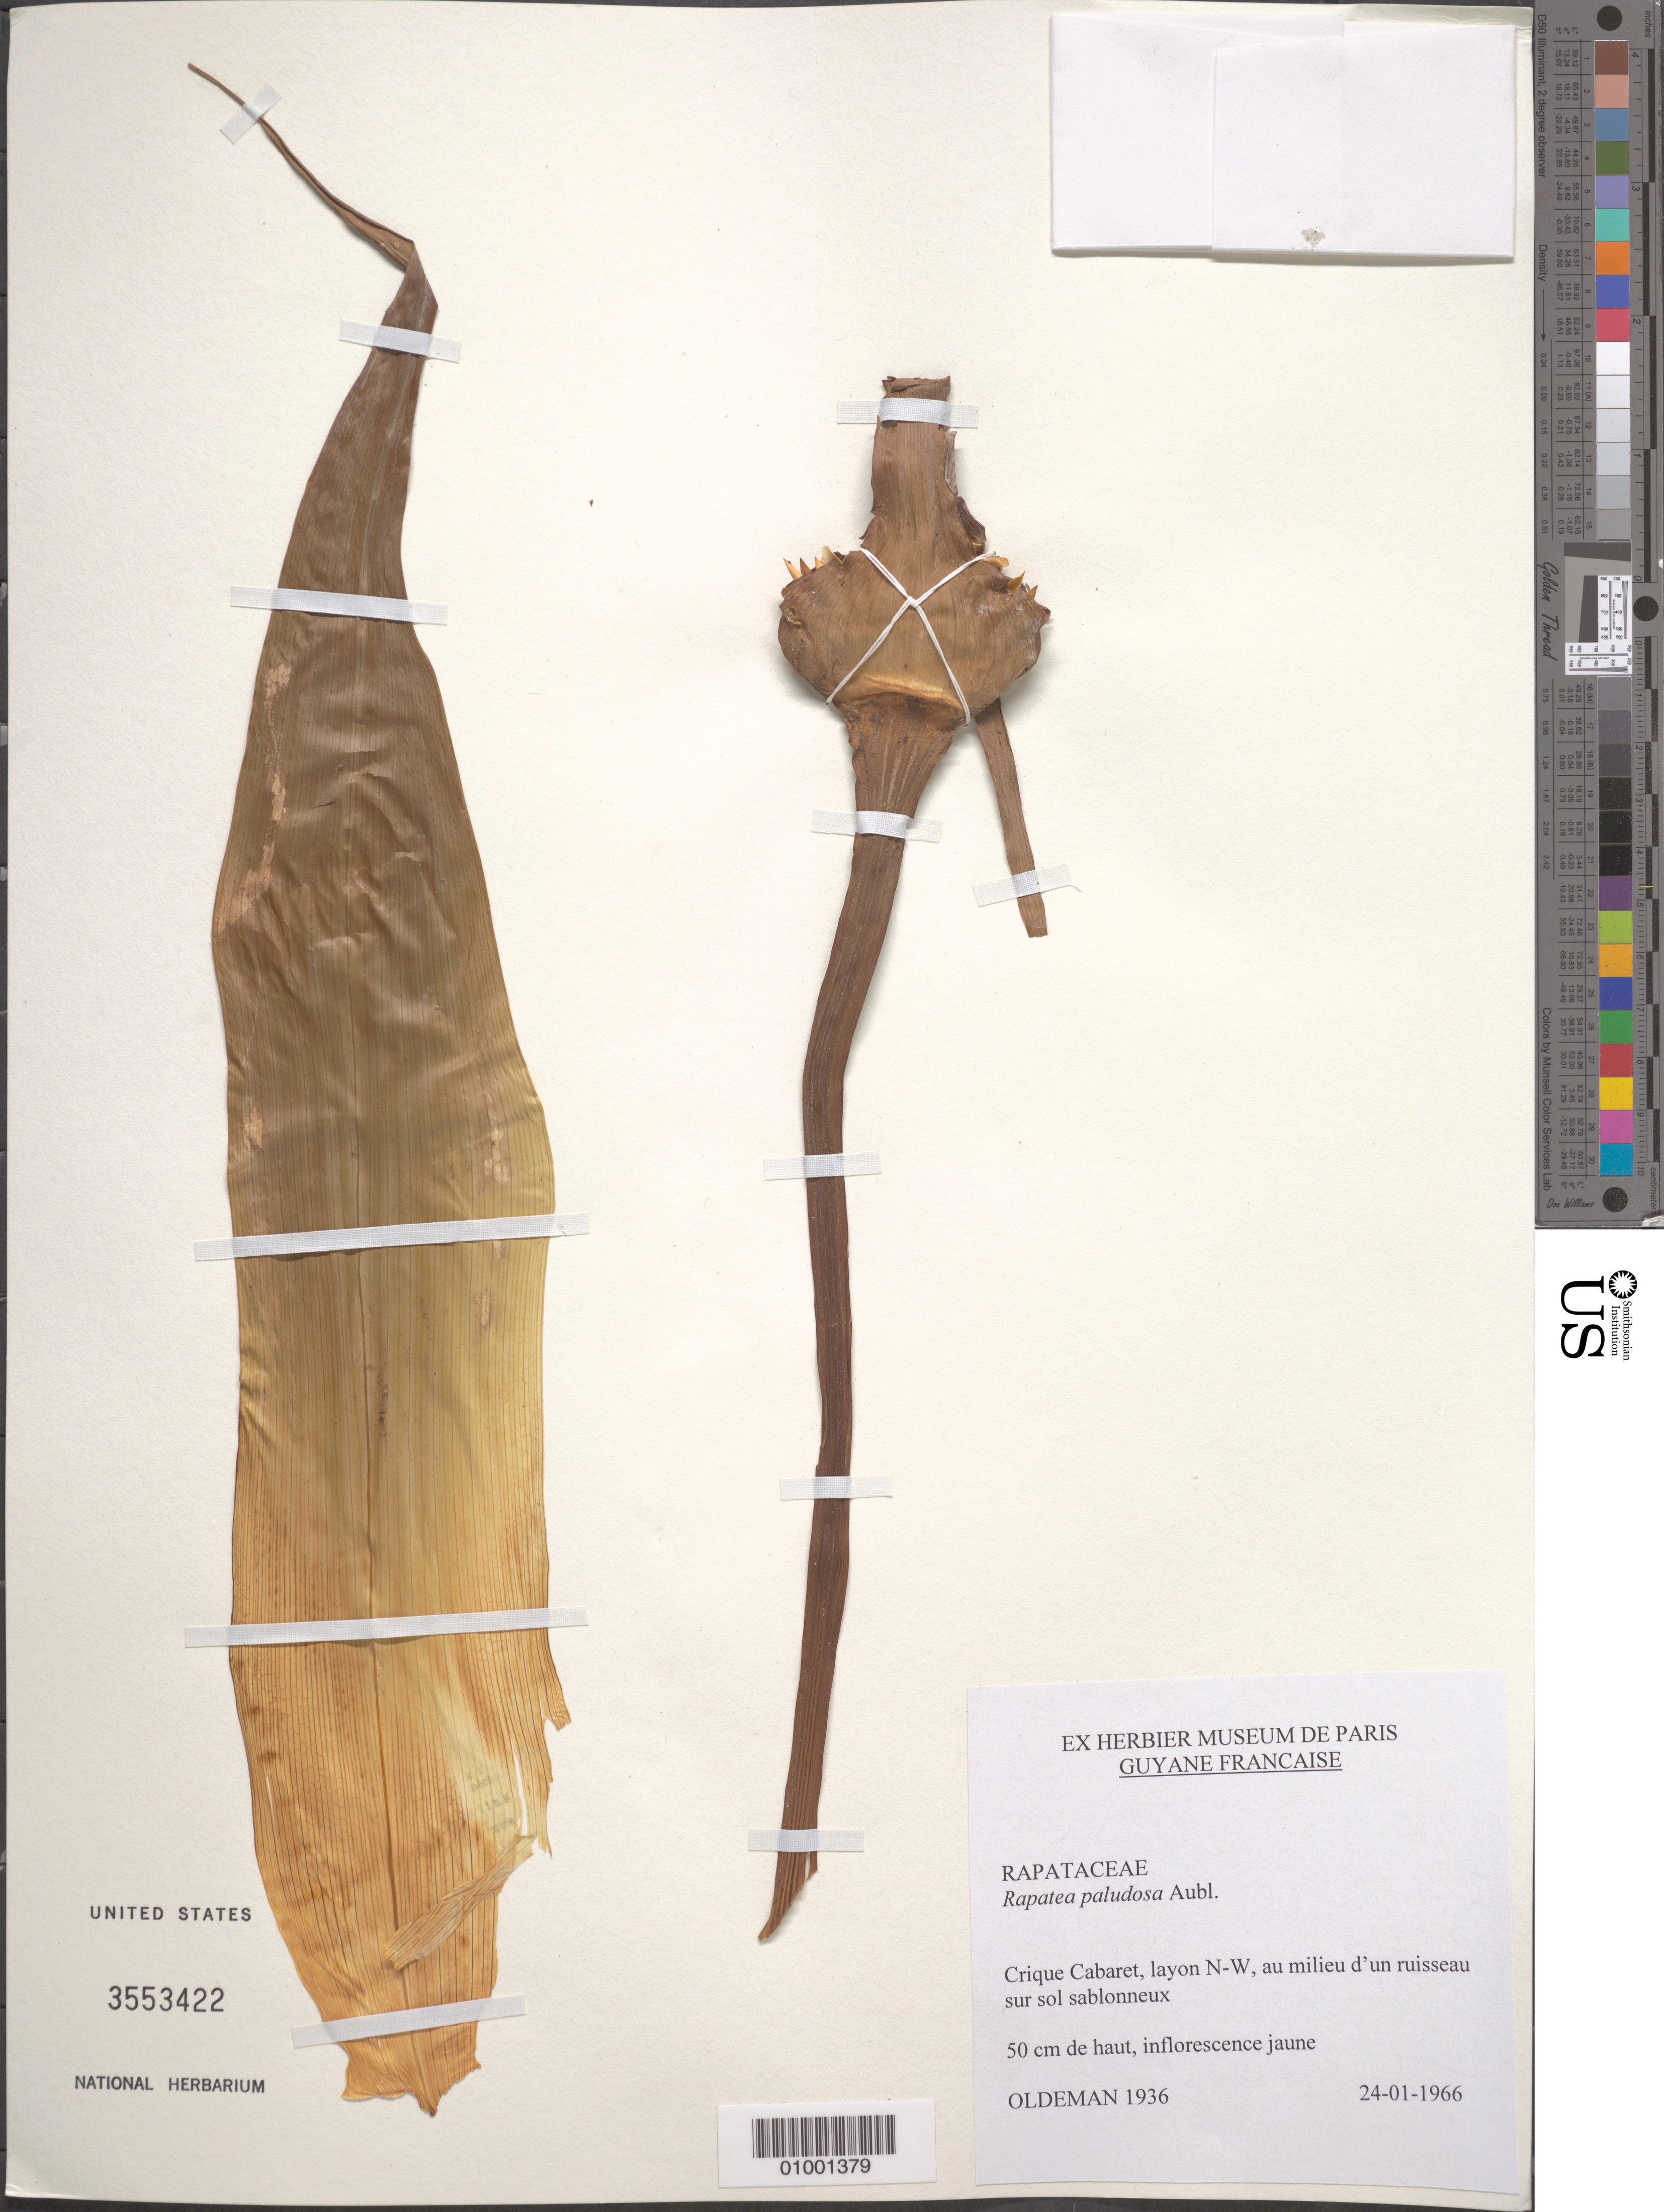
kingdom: Plantae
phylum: Tracheophyta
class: Liliopsida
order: Poales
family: Rapateaceae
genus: Rapatea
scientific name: Rapatea paludosa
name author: Aubl.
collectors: R. Oldeman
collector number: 1936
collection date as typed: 24-Jan-66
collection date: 1966-01-24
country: French Guiana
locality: Crique Cabaret, layon NW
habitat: Au milieu d'un ruisseau sur sol sablonneux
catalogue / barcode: US 3553422